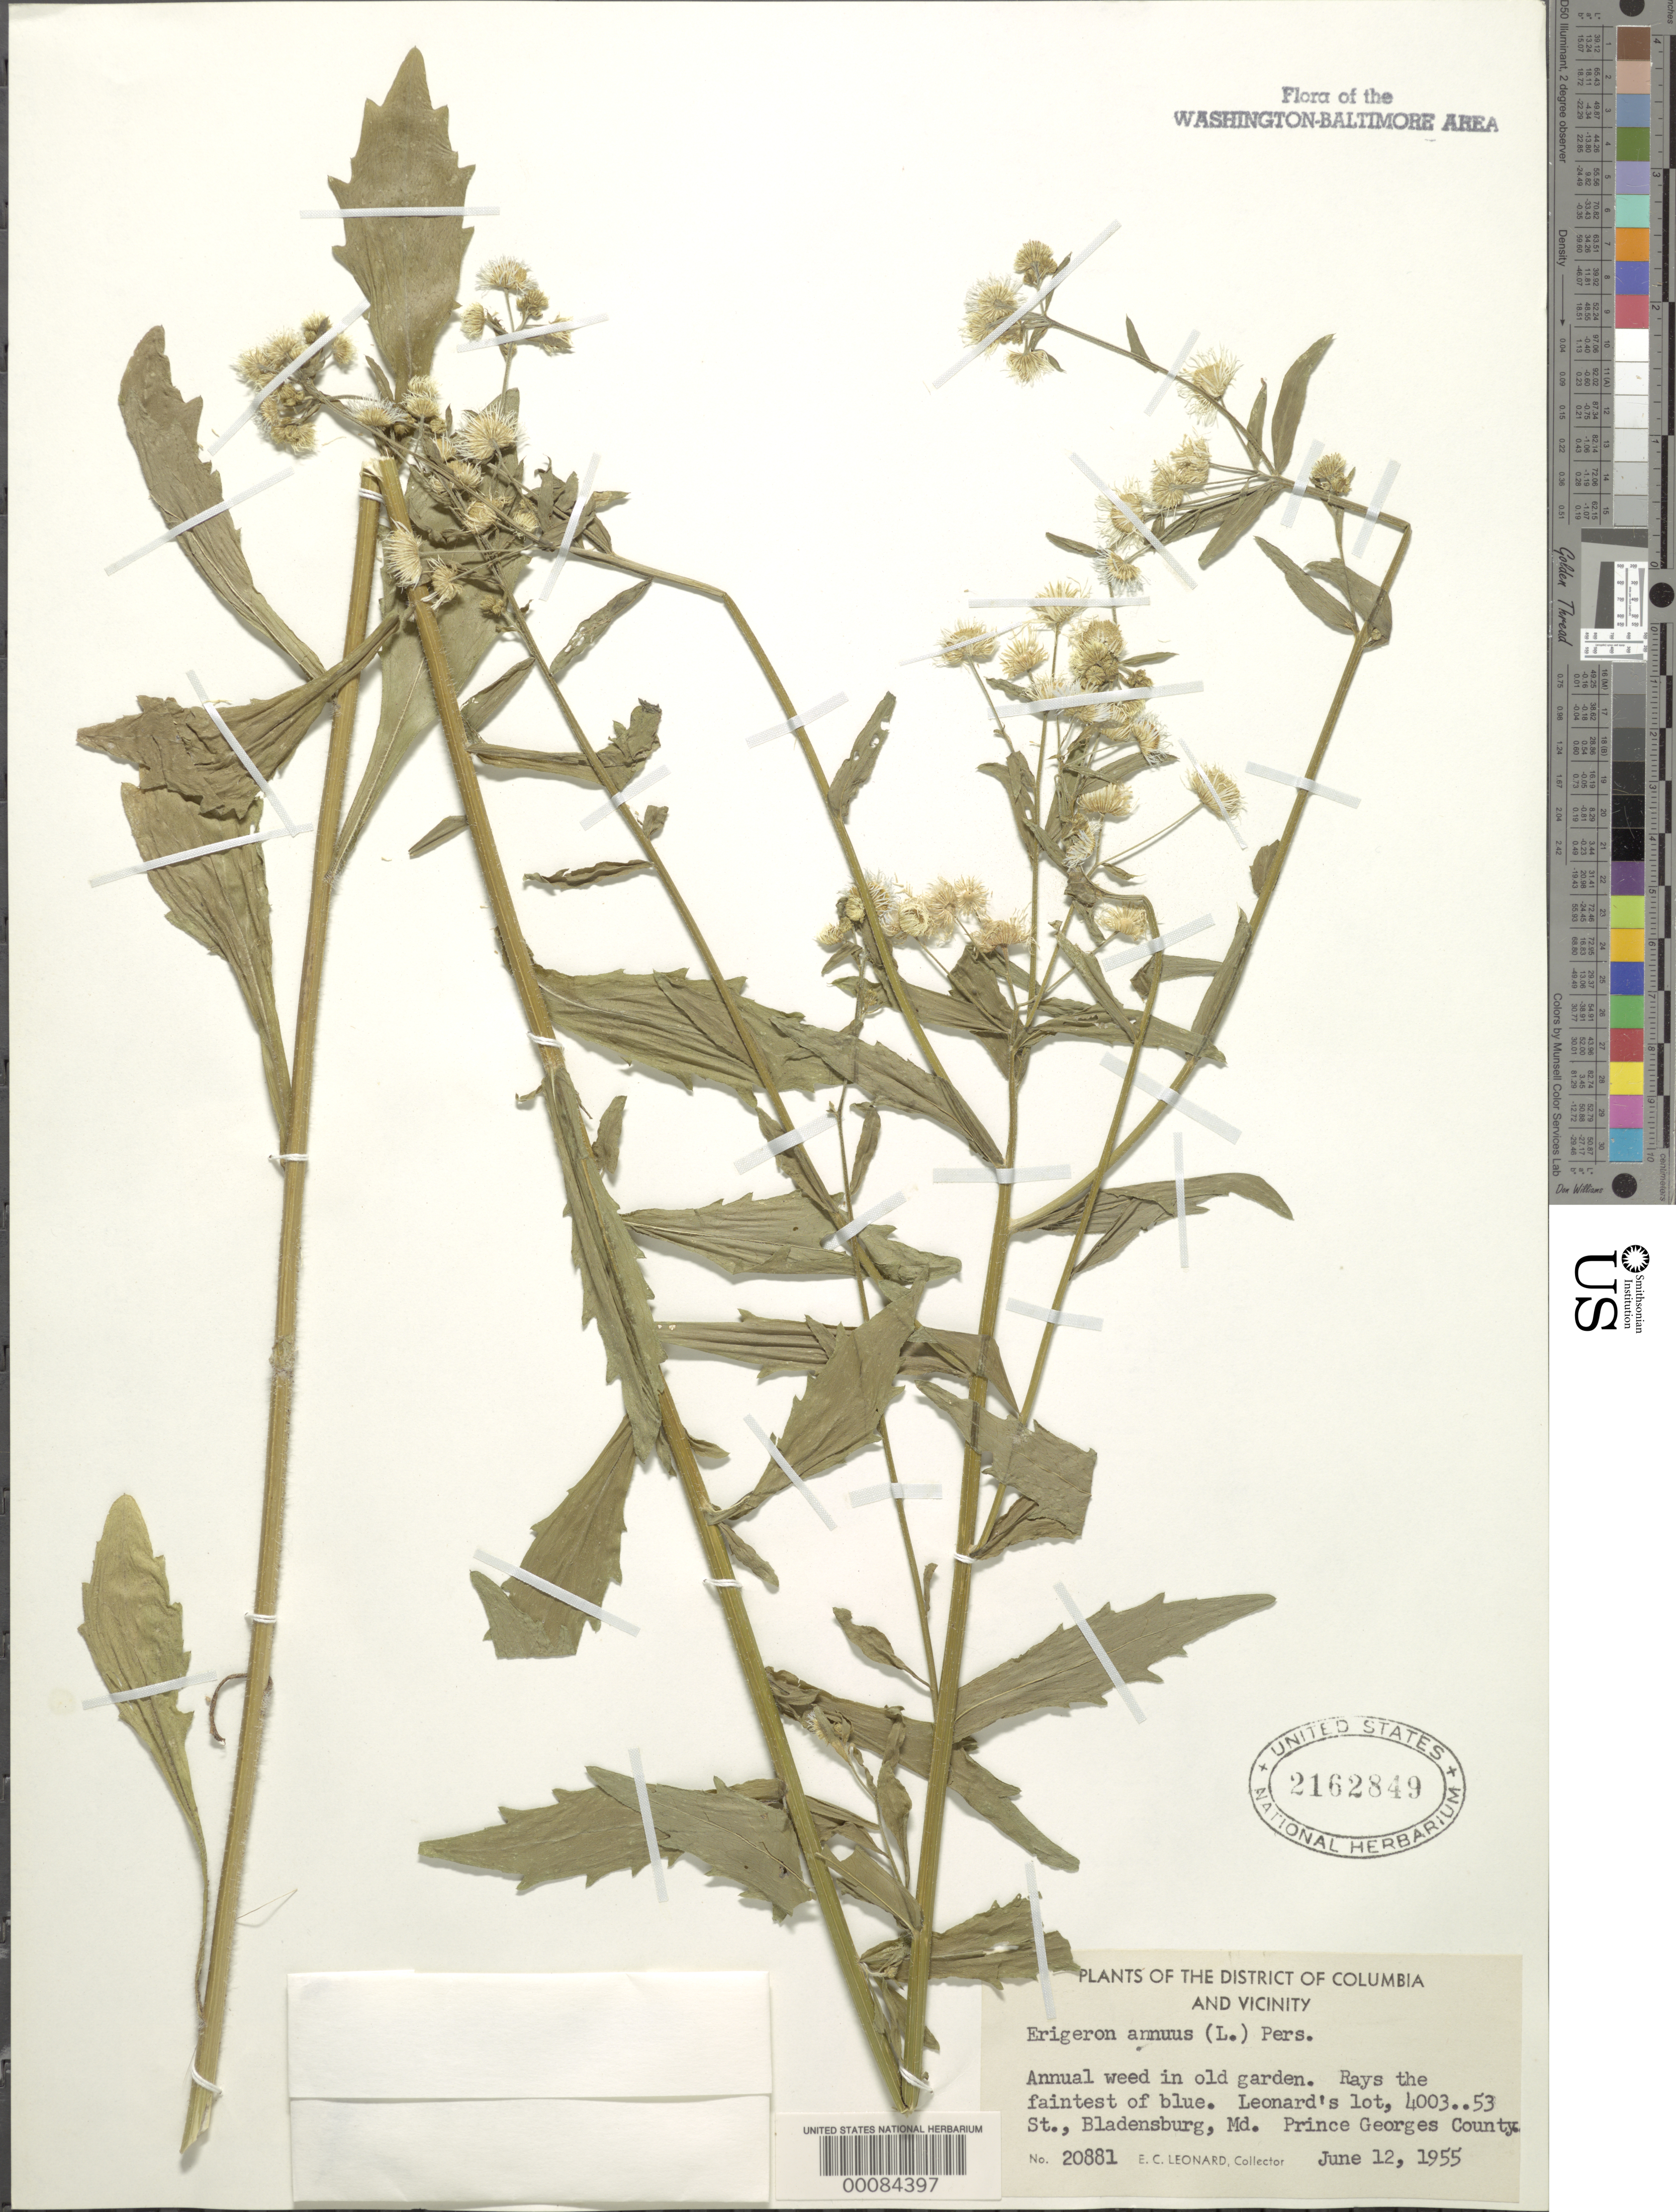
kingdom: Plantae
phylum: Tracheophyta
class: Magnoliopsida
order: Asterales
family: Asteraceae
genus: Erigeron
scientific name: Erigeron annuus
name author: (L.) Pers.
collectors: E. C. Leonard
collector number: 20881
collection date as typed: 12 Jun 1955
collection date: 1955-06-12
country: United States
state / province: Maryland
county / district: Prince George's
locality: Bladensburg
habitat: Weed in old garden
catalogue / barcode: US 2162849